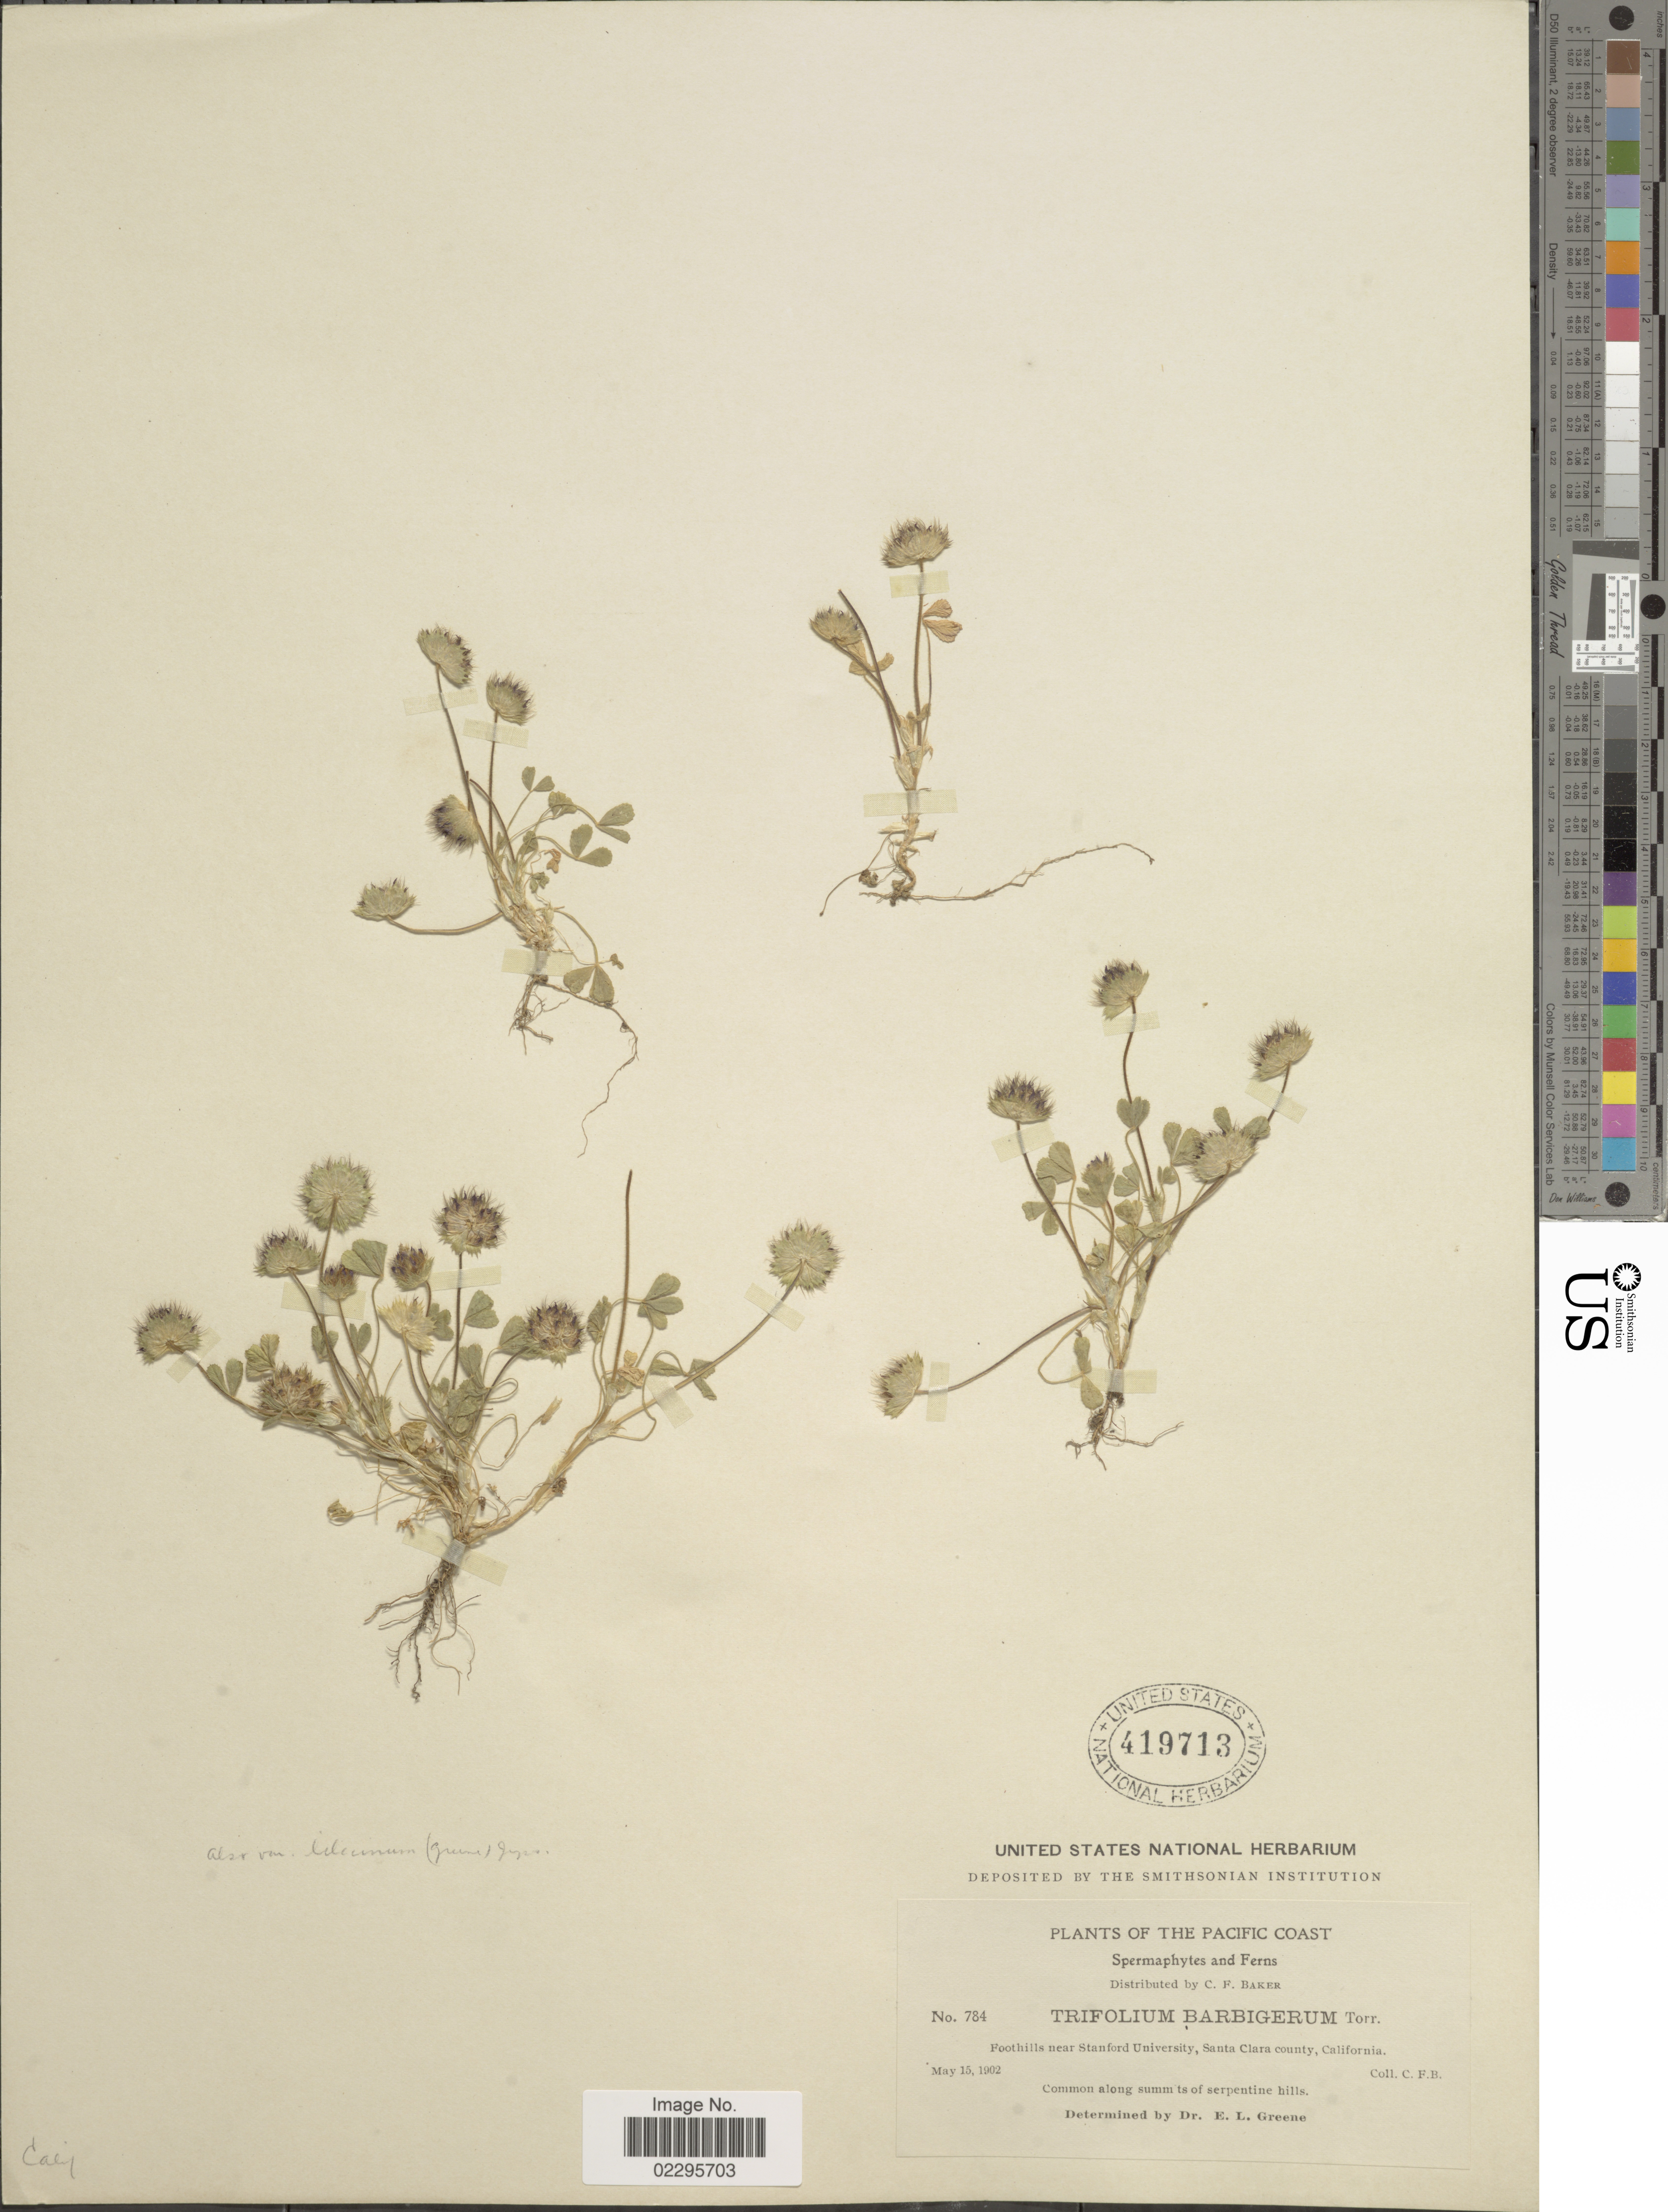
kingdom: Plantae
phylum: Tracheophyta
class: Magnoliopsida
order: Fabales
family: Fabaceae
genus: Trifolium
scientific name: Trifolium barbigerum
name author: Torr.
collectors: C. F. Baker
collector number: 784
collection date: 1902-05-15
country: United States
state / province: California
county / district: Santa Clara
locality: Pacific Coast, foothills near Stanford Universoty, Santa Clara county, common along summits of serpentine hills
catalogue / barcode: US 419713